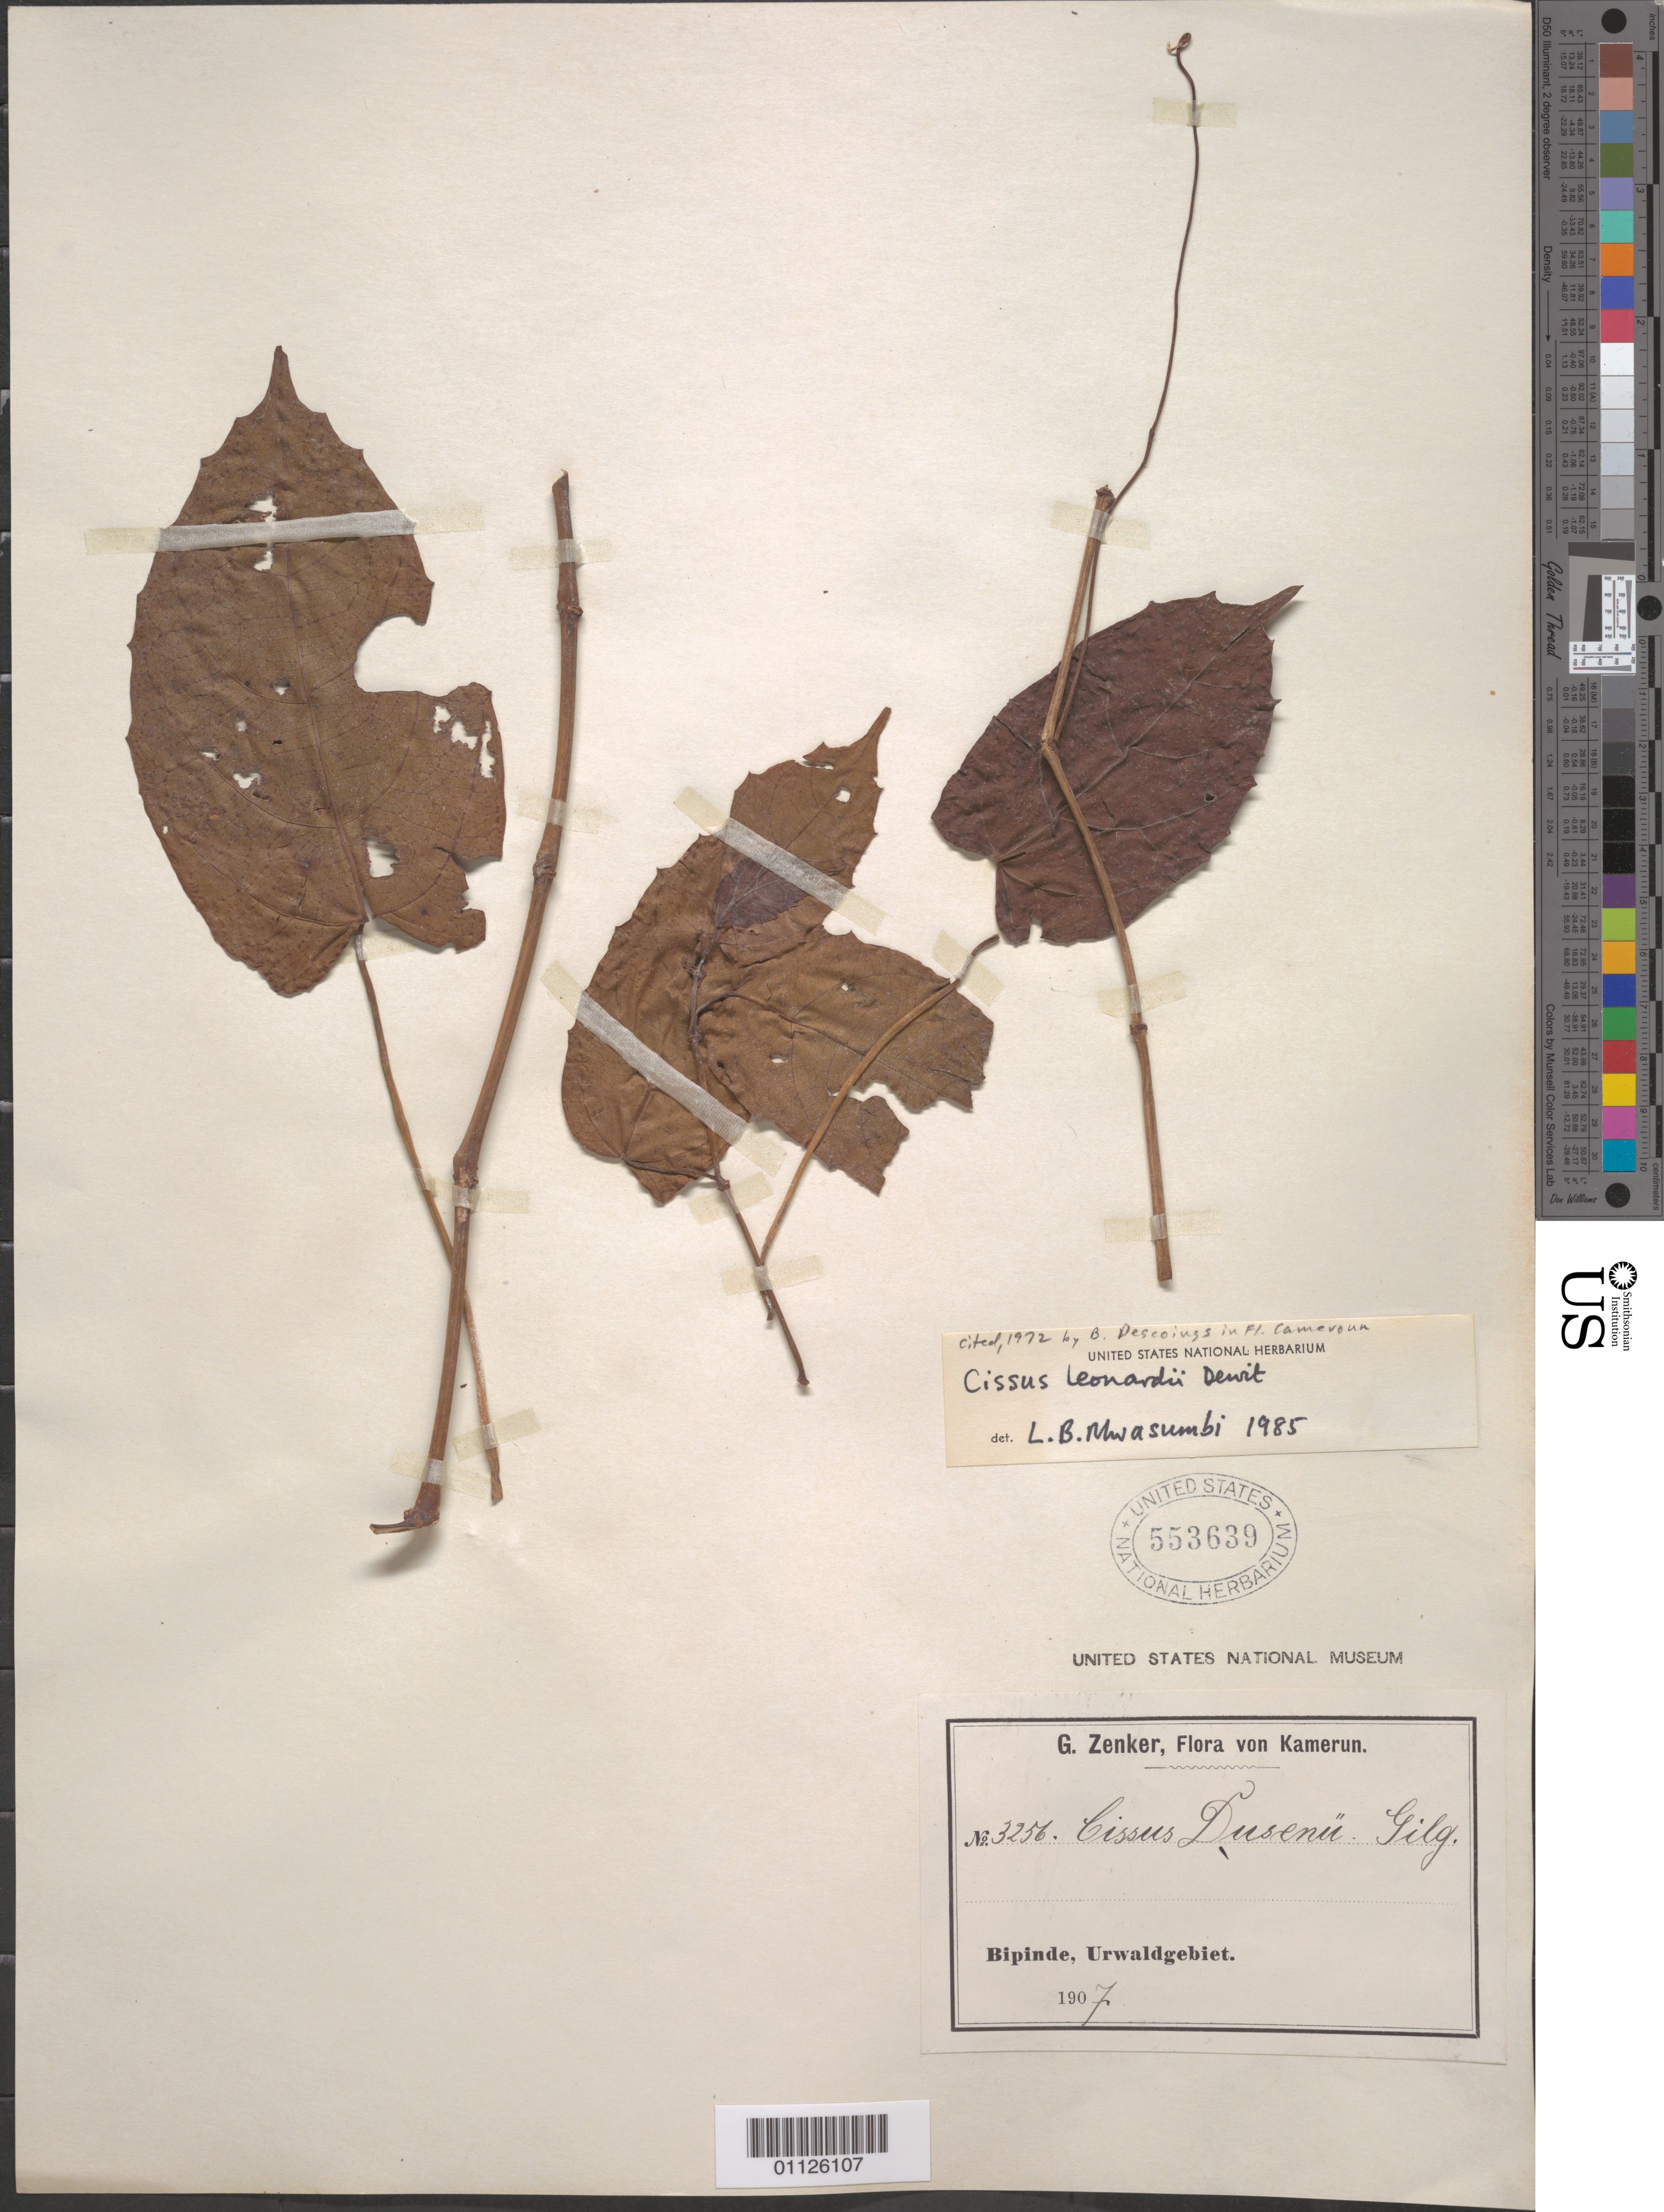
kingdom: Plantae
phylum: Tracheophyta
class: Magnoliopsida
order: Vitales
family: Vitaceae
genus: Cissus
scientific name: Cissus leonardii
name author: Dewit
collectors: G. A. Zenker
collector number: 3256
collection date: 1907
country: Cameroon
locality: Bipinde, Urwaldgebiet.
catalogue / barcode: US 553639